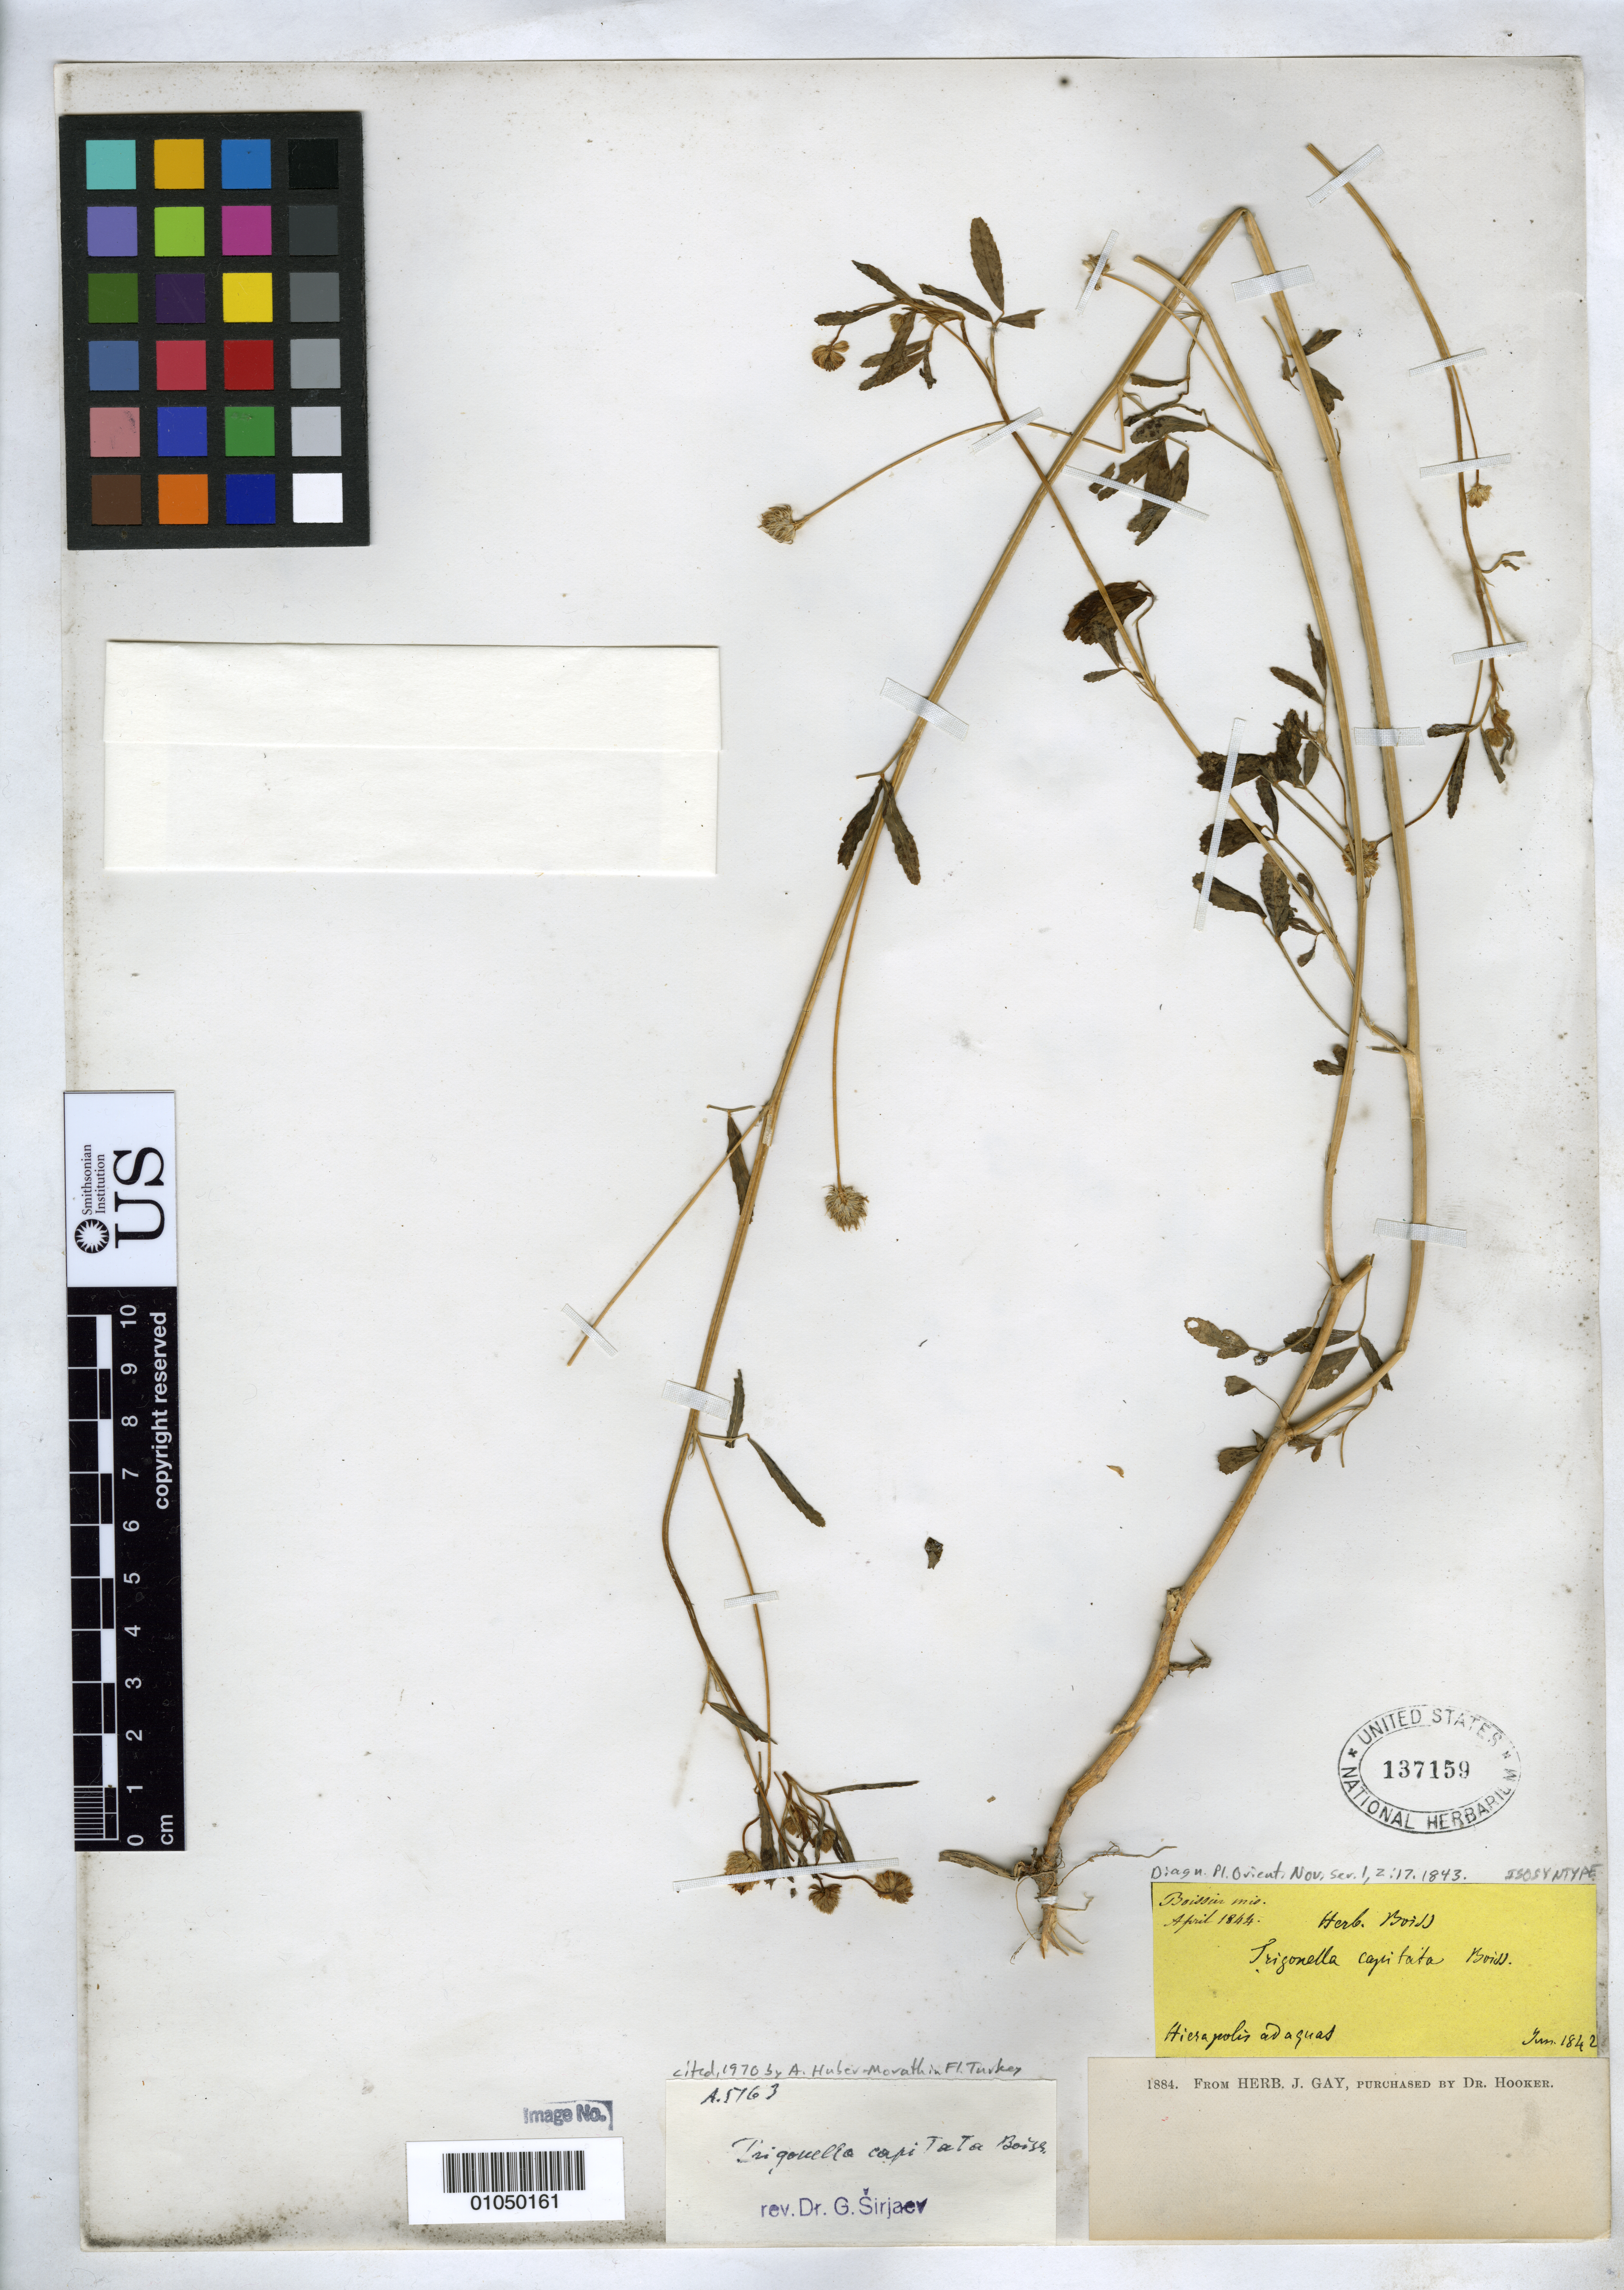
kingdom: Plantae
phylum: Tracheophyta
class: Magnoliopsida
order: Fabales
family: Fabaceae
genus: Trigonella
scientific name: Trigonella capitata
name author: Boiss.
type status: Isosyntype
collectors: P. Boissier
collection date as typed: Jun 1842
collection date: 1842-06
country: Turkey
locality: Hierapolis ad aquas. [Protologue, "Hab. Ad aquas et rivulos prope Pambouk kalessi, Hierapolin veterum"]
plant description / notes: One of two collections cited in protologue.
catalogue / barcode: US 137159